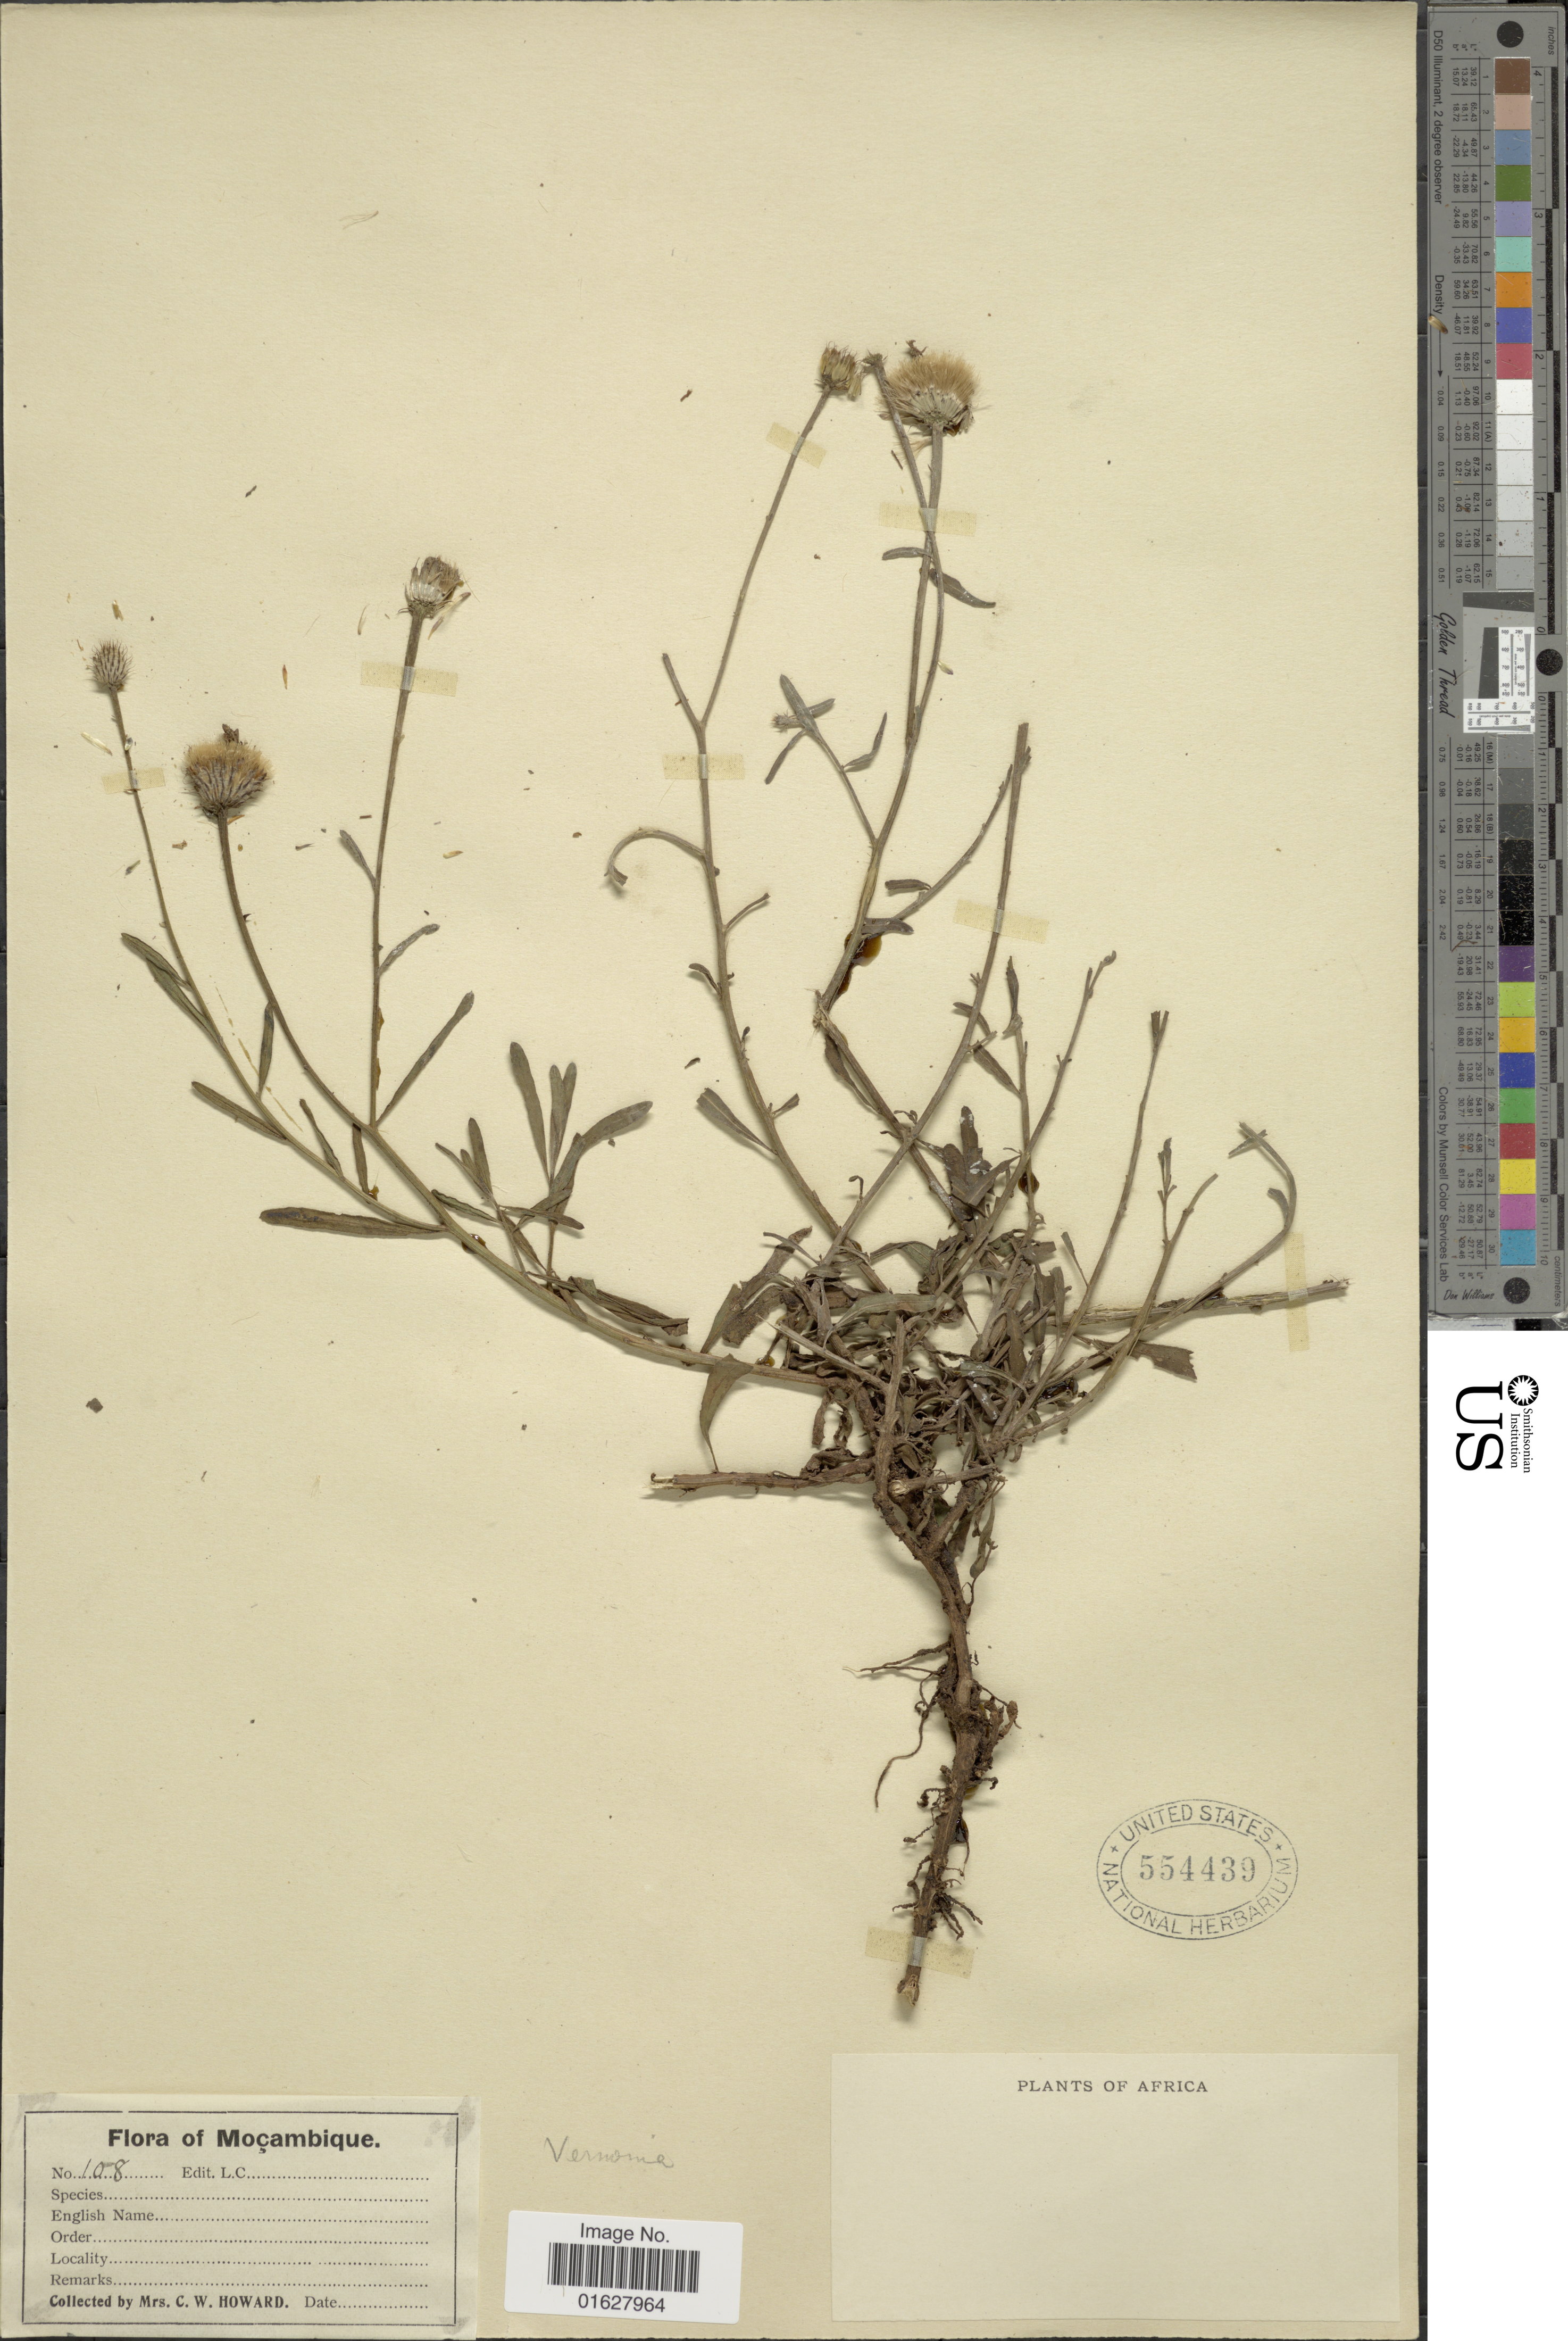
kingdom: Plantae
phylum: Tracheophyta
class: Magnoliopsida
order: Asterales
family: Asteraceae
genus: Vernonia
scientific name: Vernonia sp.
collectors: C. Howard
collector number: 108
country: Mozambique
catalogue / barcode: US 554439